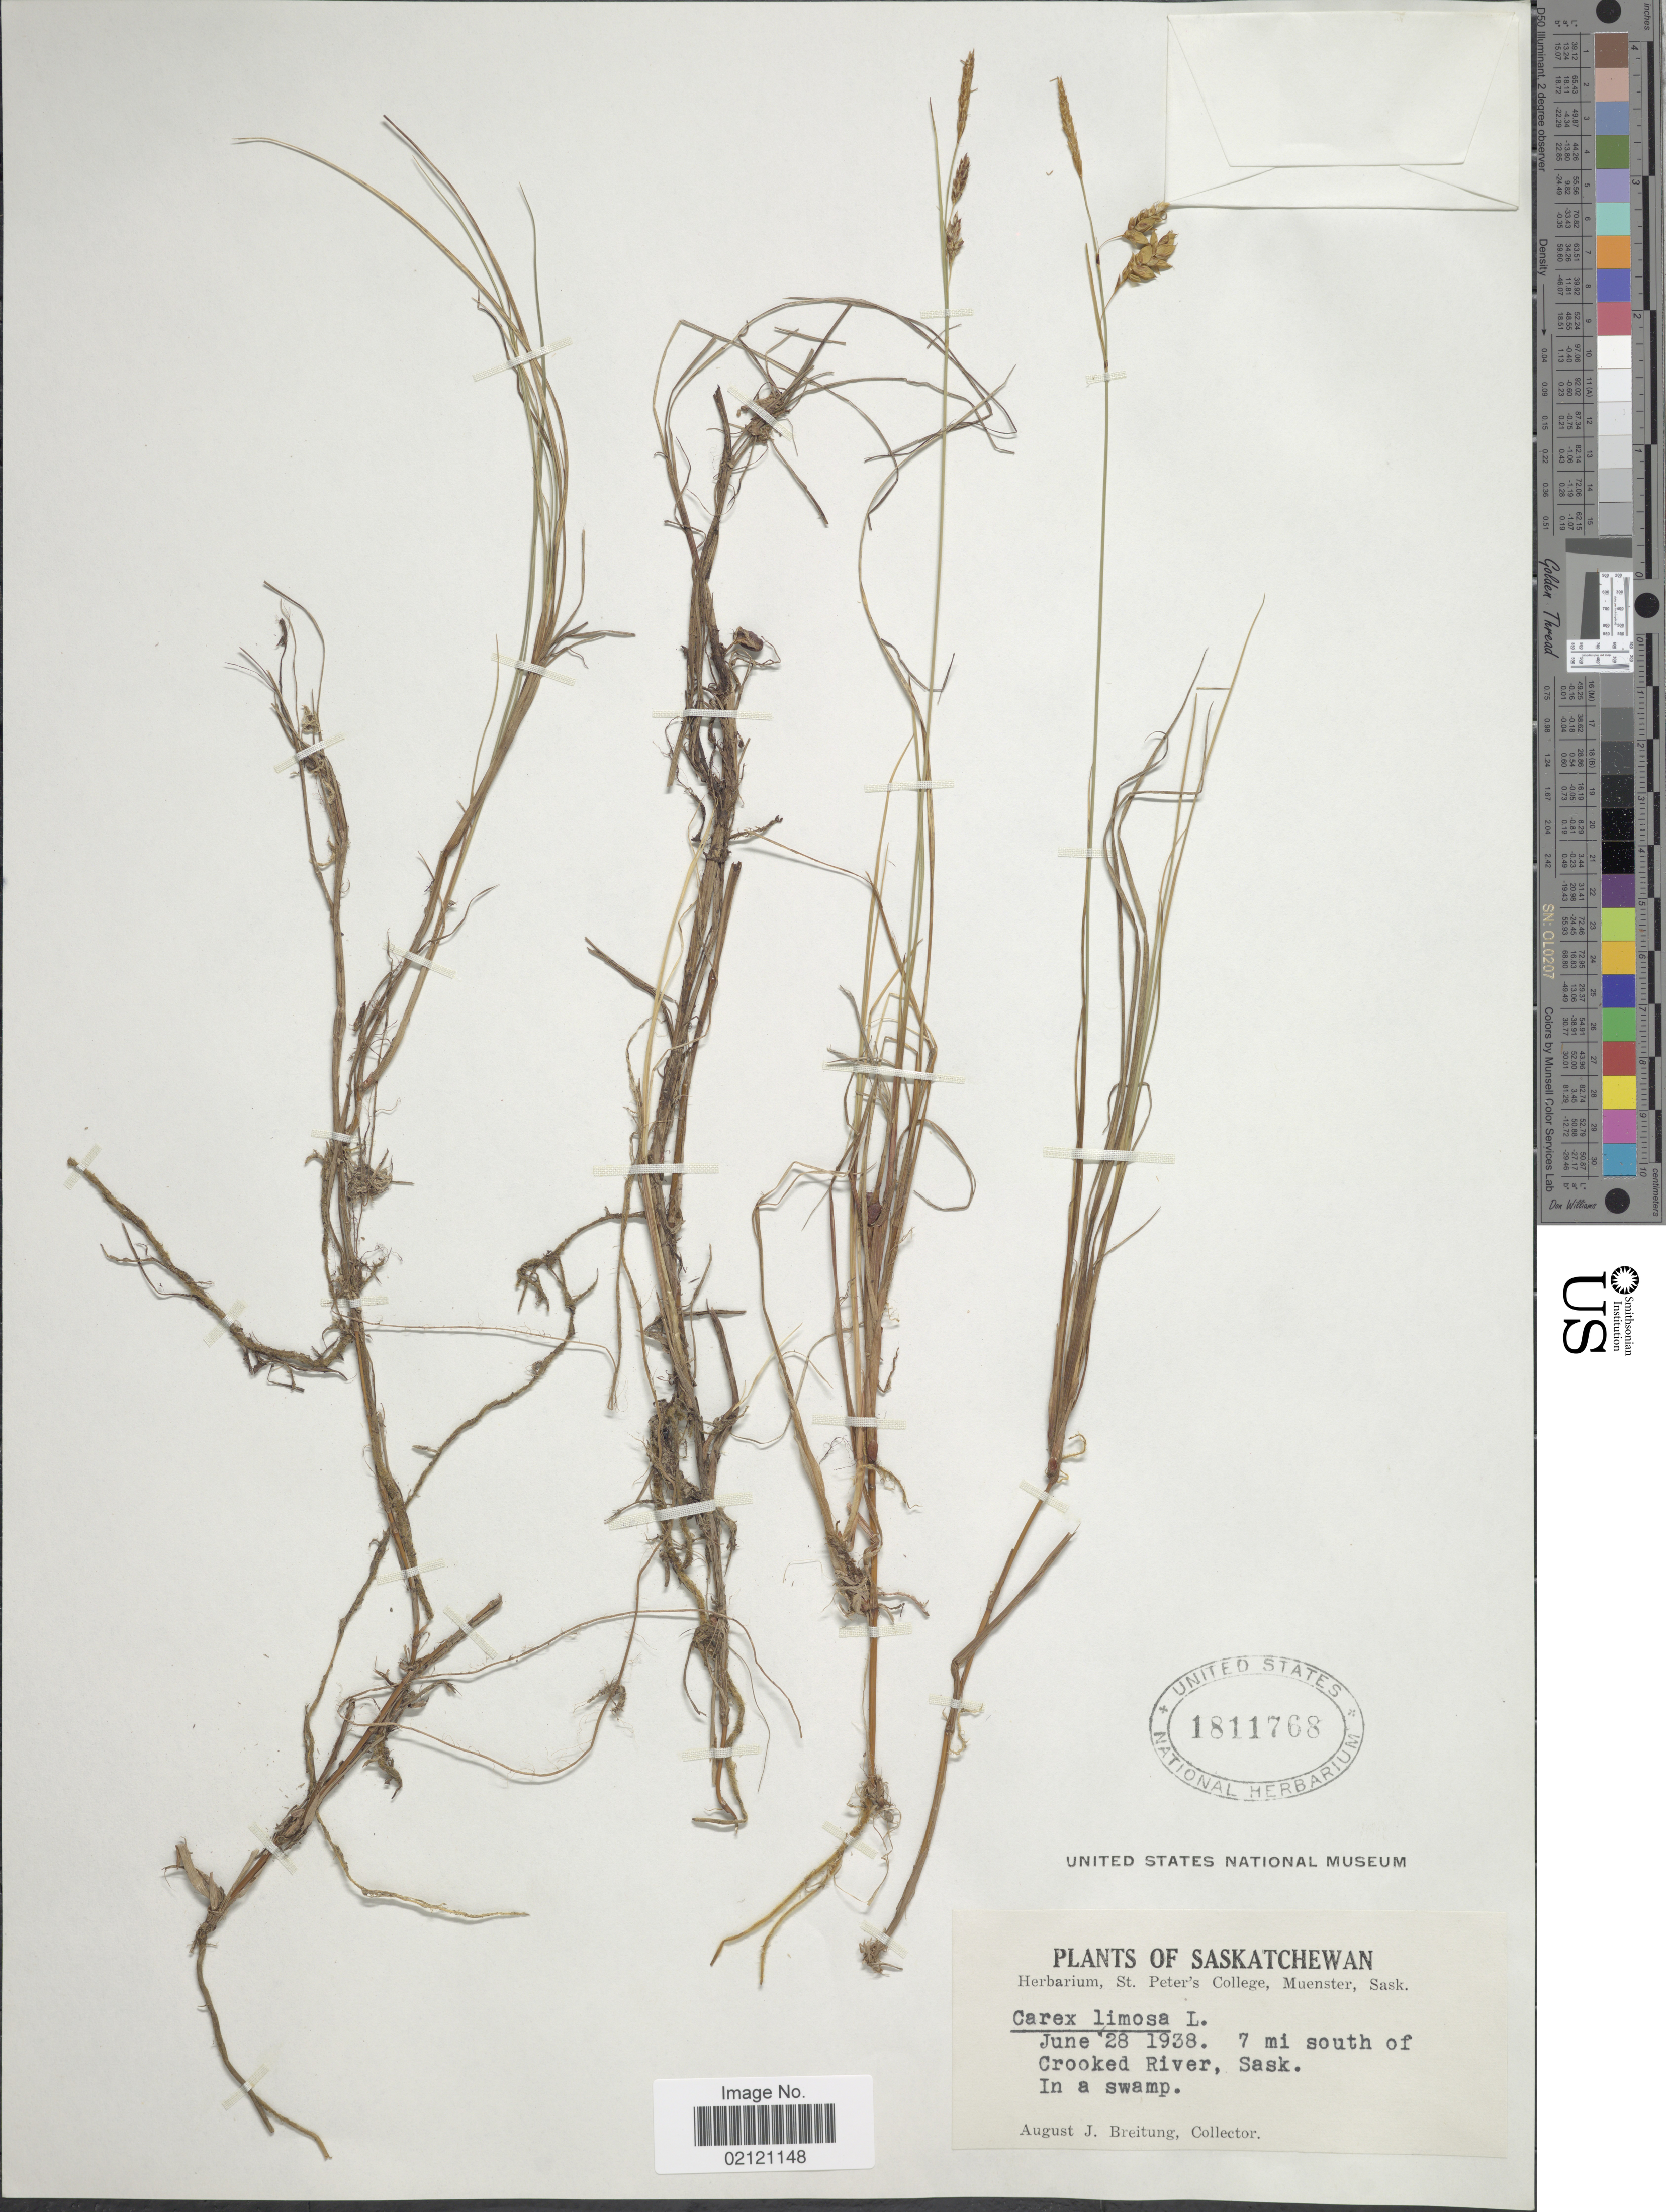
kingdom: Plantae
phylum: Tracheophyta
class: Liliopsida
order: Poales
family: Cyperaceae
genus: Carex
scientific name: Carex limosa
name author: L.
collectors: A. Breitung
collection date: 1938-06-28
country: Canada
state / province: Saskatchewan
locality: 7 mi south of Crooked River, Sask.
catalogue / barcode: US 1811768